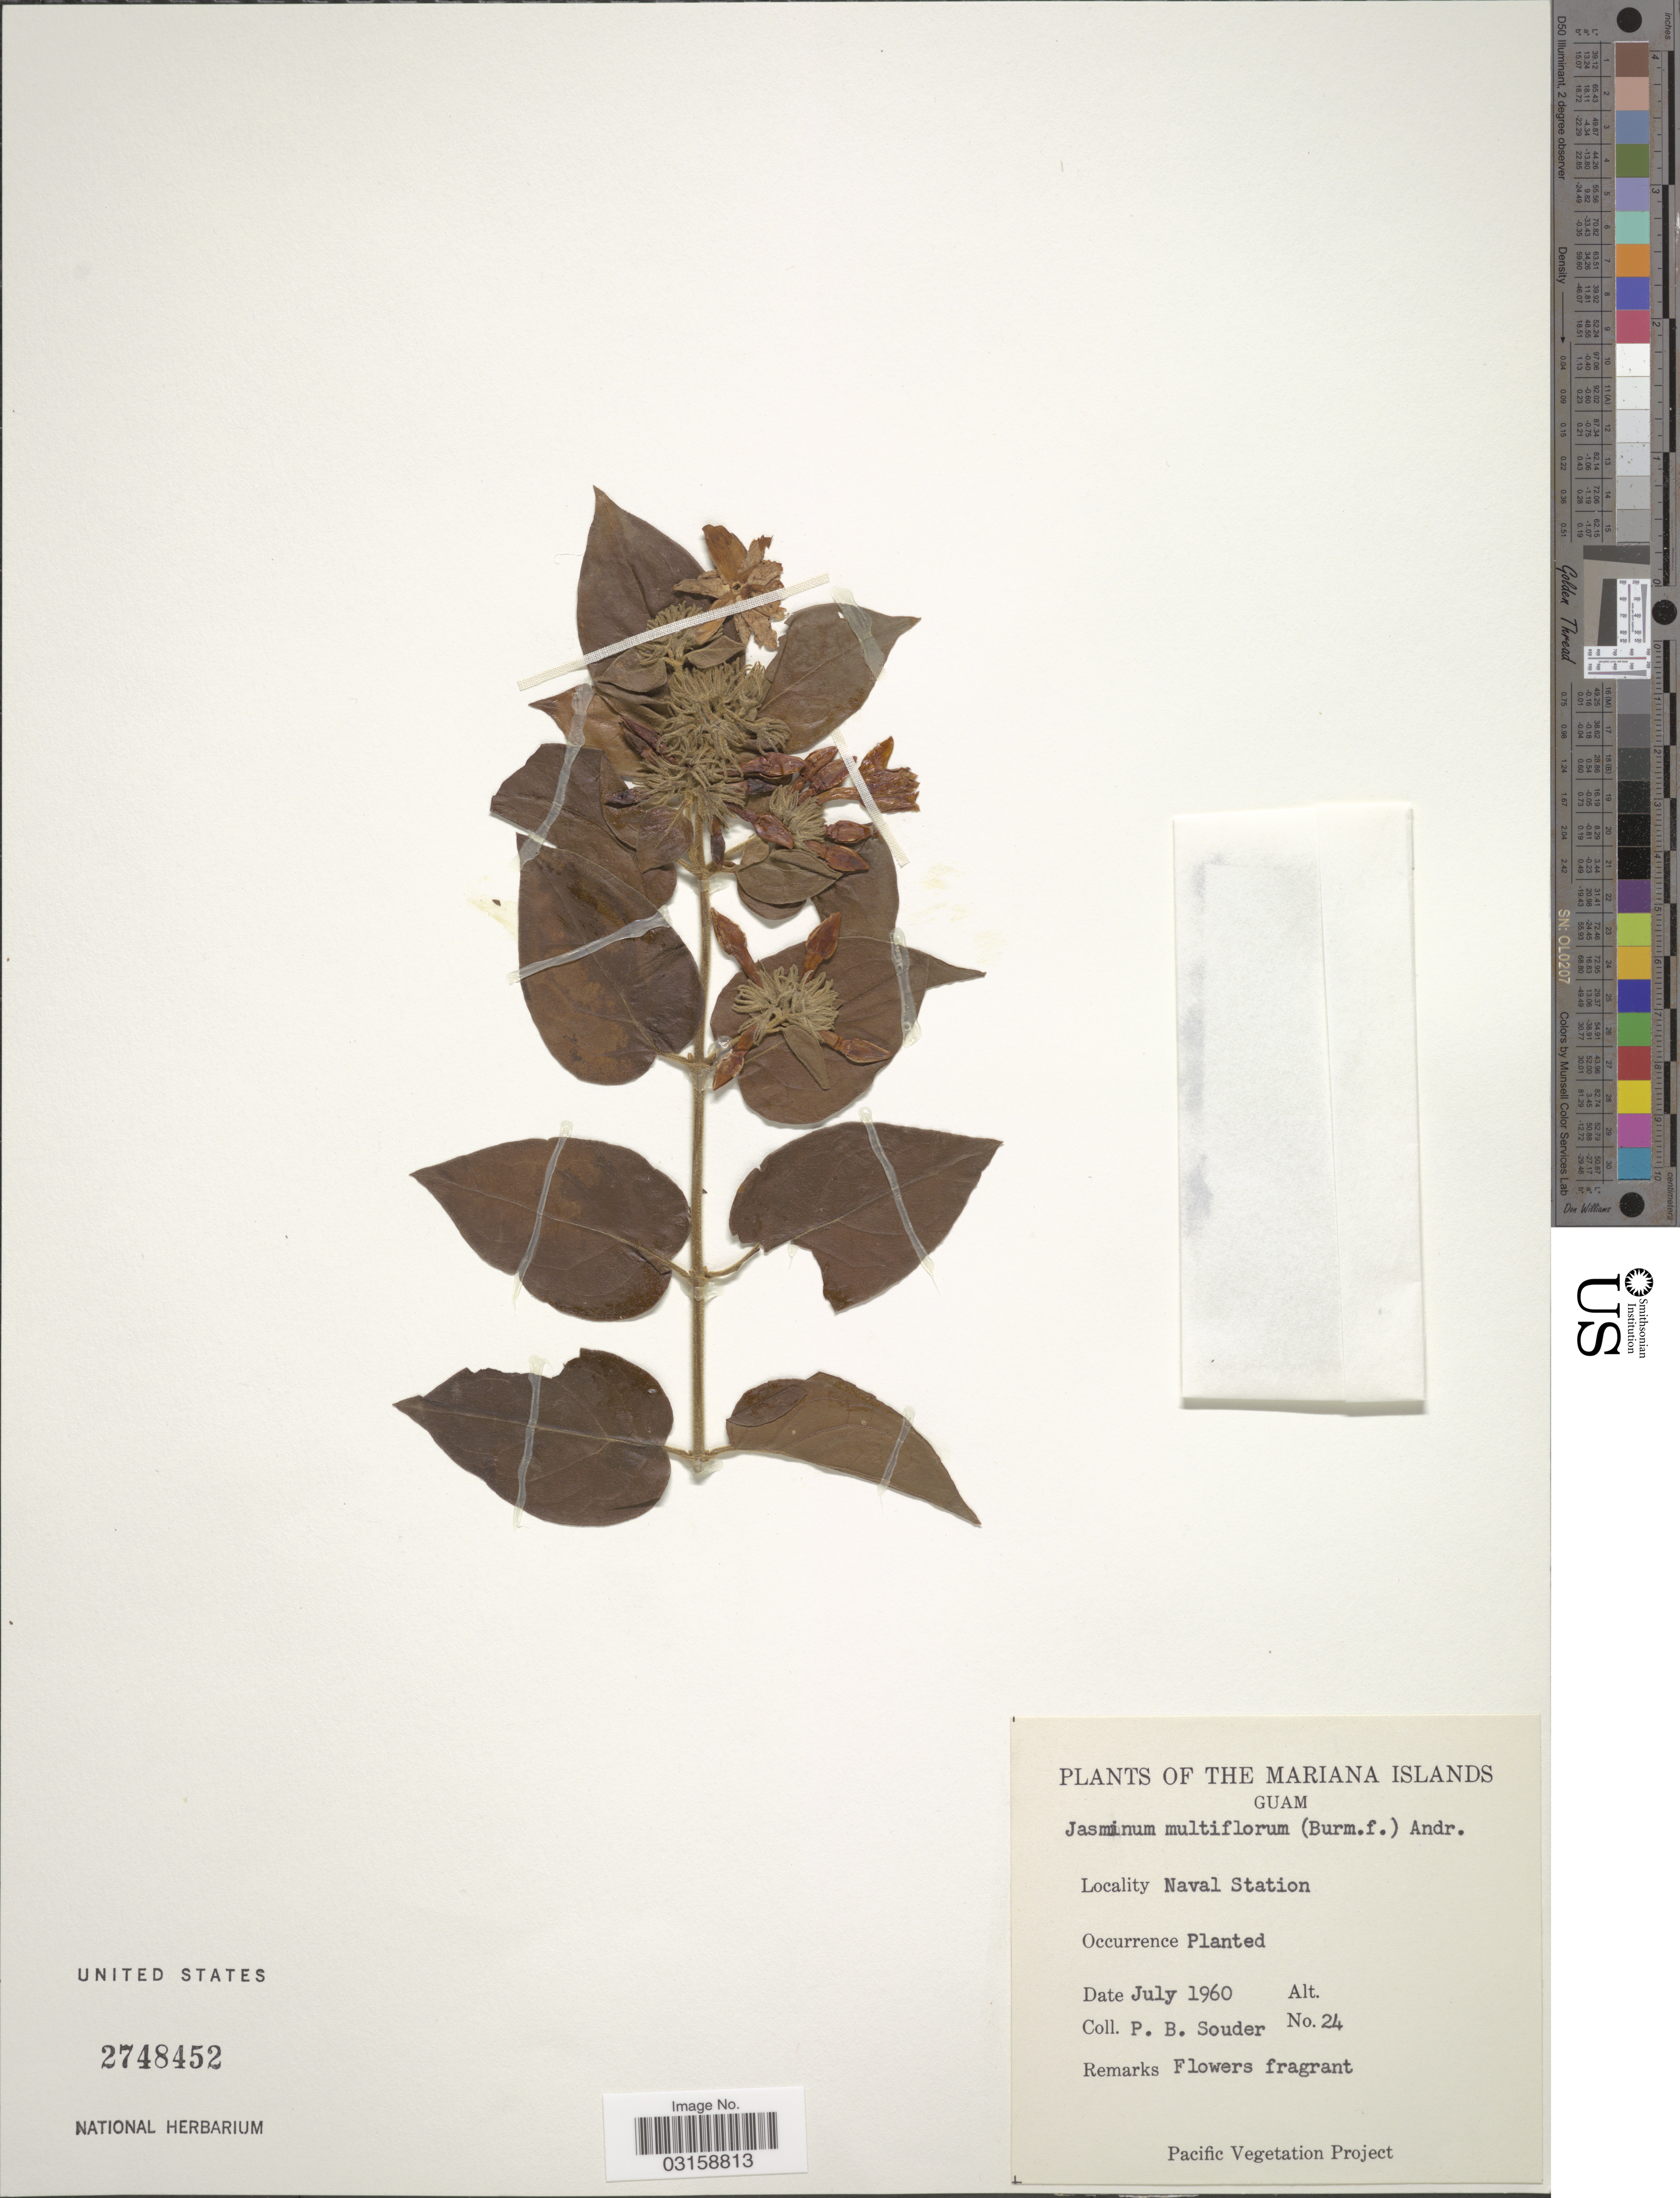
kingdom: Plantae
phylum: Tracheophyta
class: Magnoliopsida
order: Lamiales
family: Oleaceae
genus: Jasminum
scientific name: Jasminum multiflorum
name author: (Burm. f.) Andrews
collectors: P. Souder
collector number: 24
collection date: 1960-07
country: Guam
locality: Mariana Islands. Naval Station.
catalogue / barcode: US 2748452